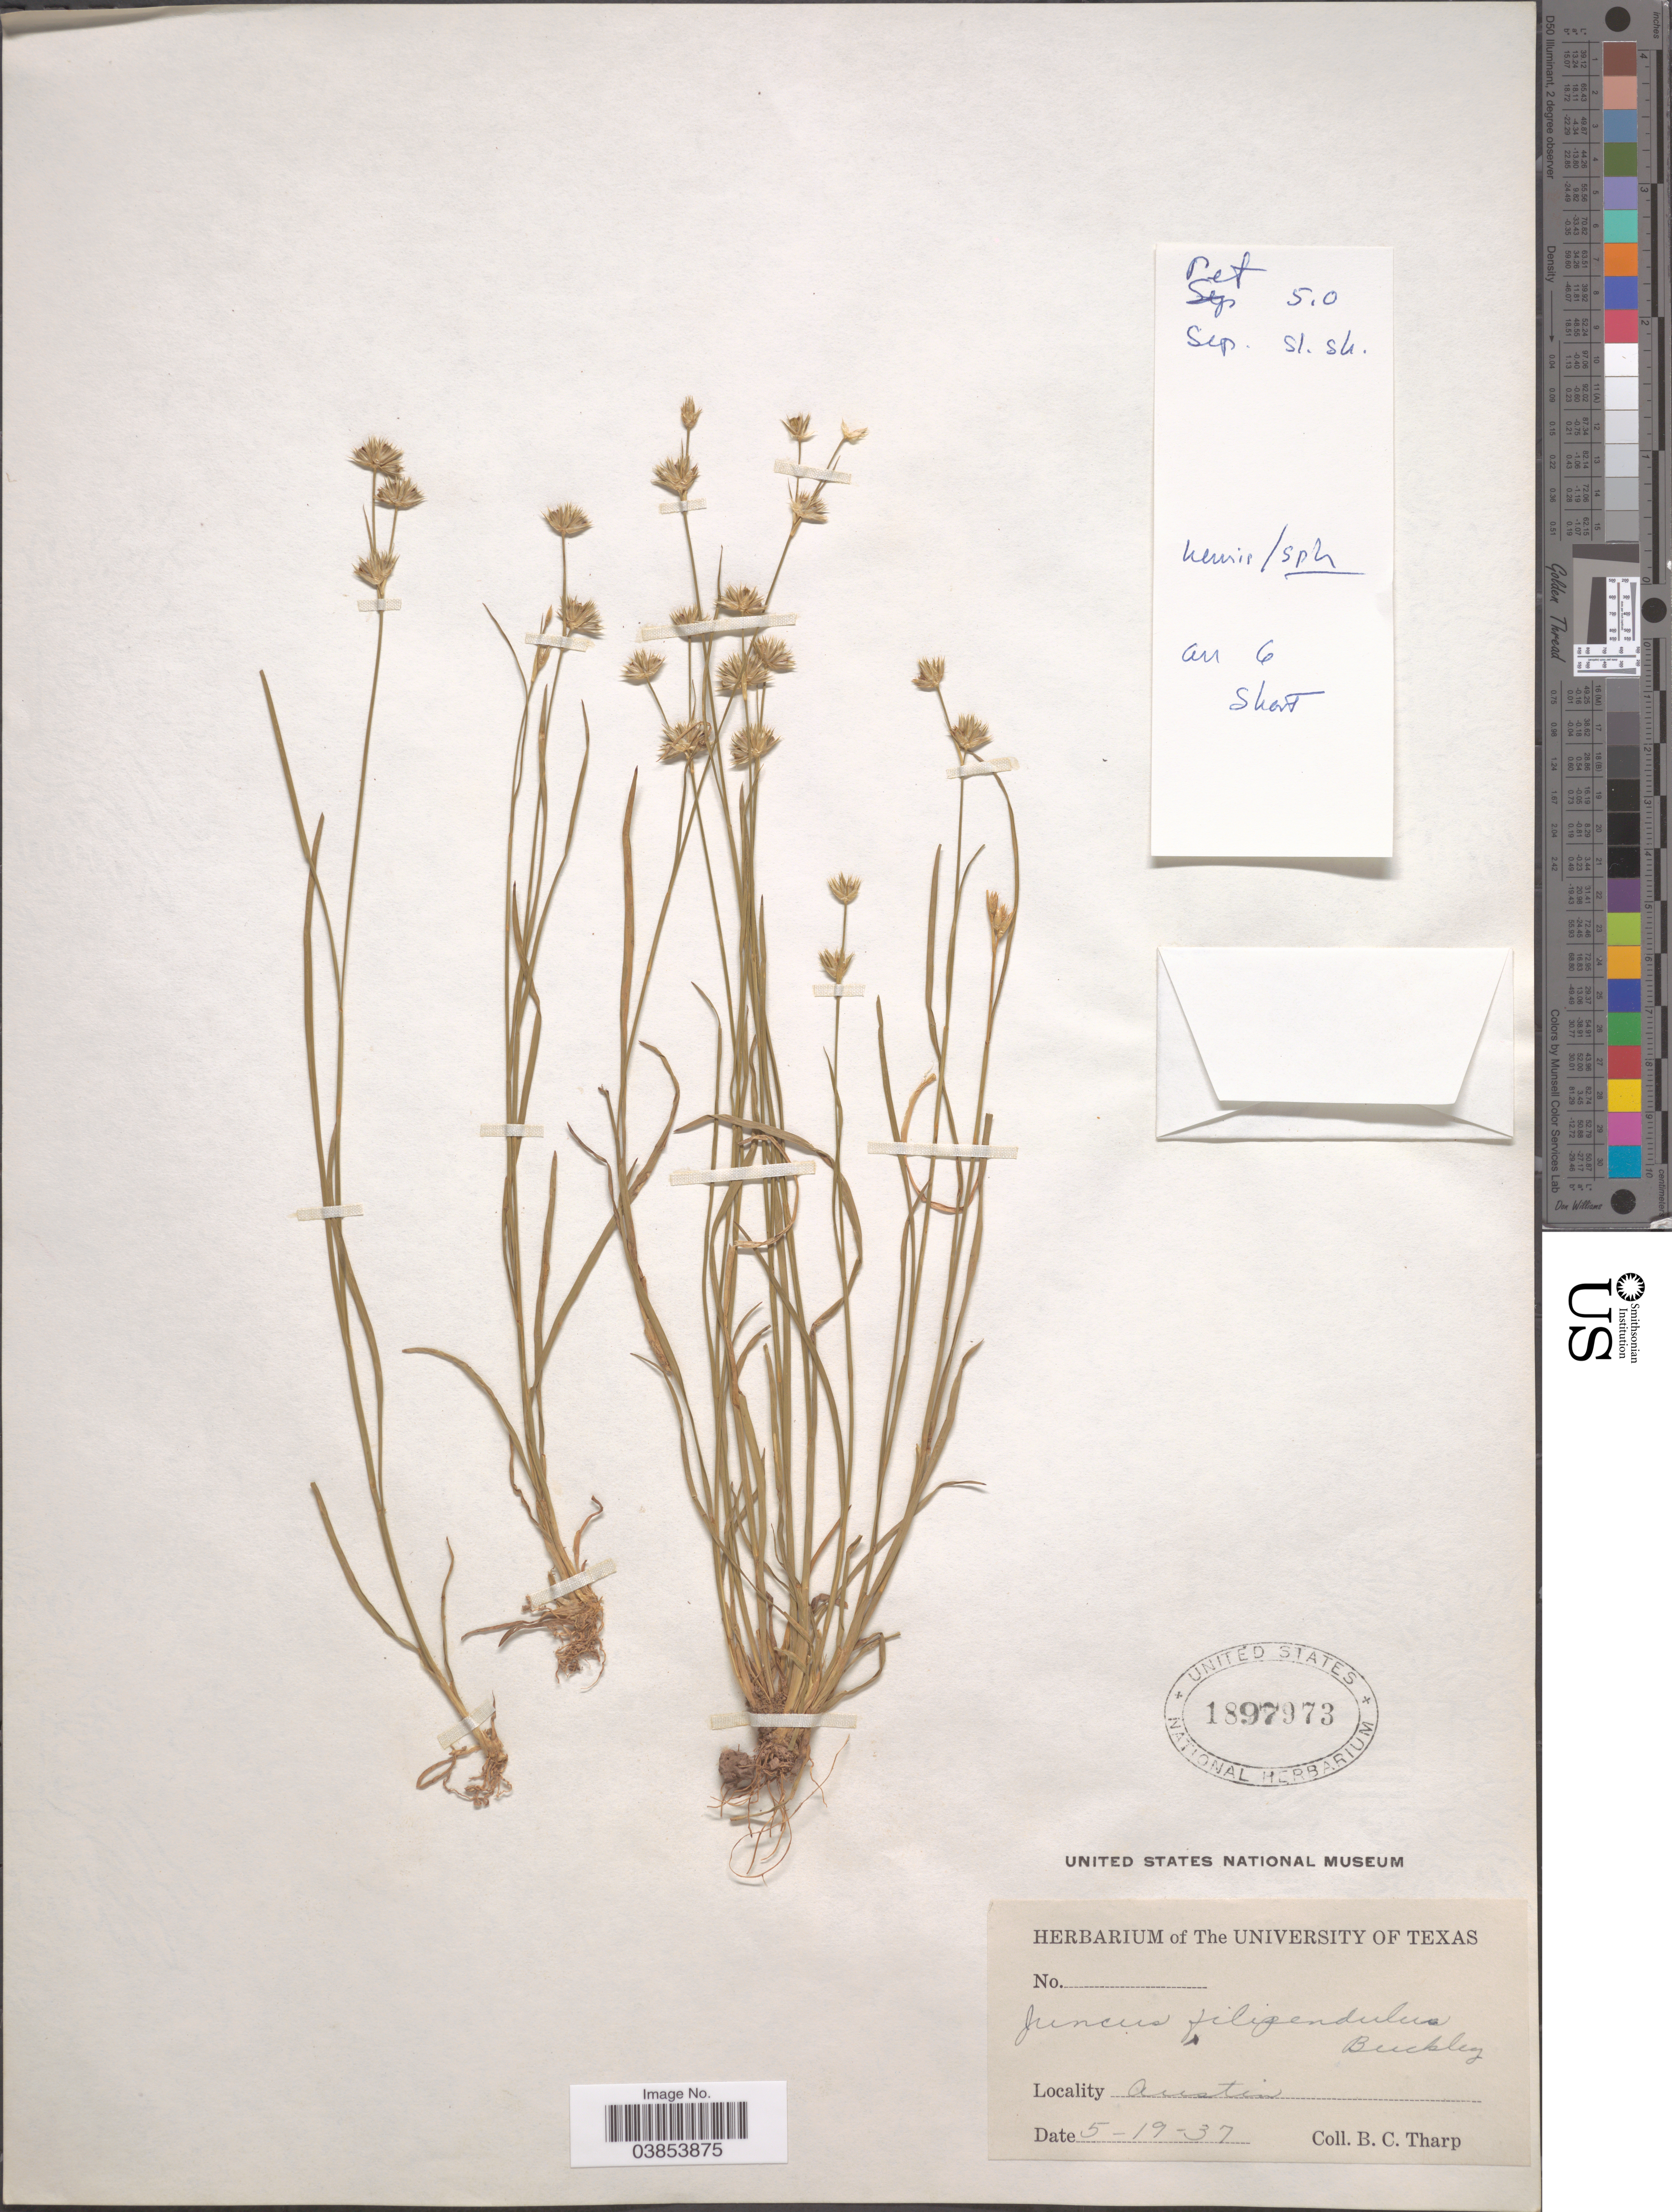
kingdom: Plantae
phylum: Tracheophyta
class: Liliopsida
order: Poales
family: Juncaceae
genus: Juncus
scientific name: Juncus filipendulus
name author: Buckley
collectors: B. C. Tharp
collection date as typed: Transcribed d/m/y: 19/5/37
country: United States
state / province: Texas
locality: Austin.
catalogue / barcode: US 1897973